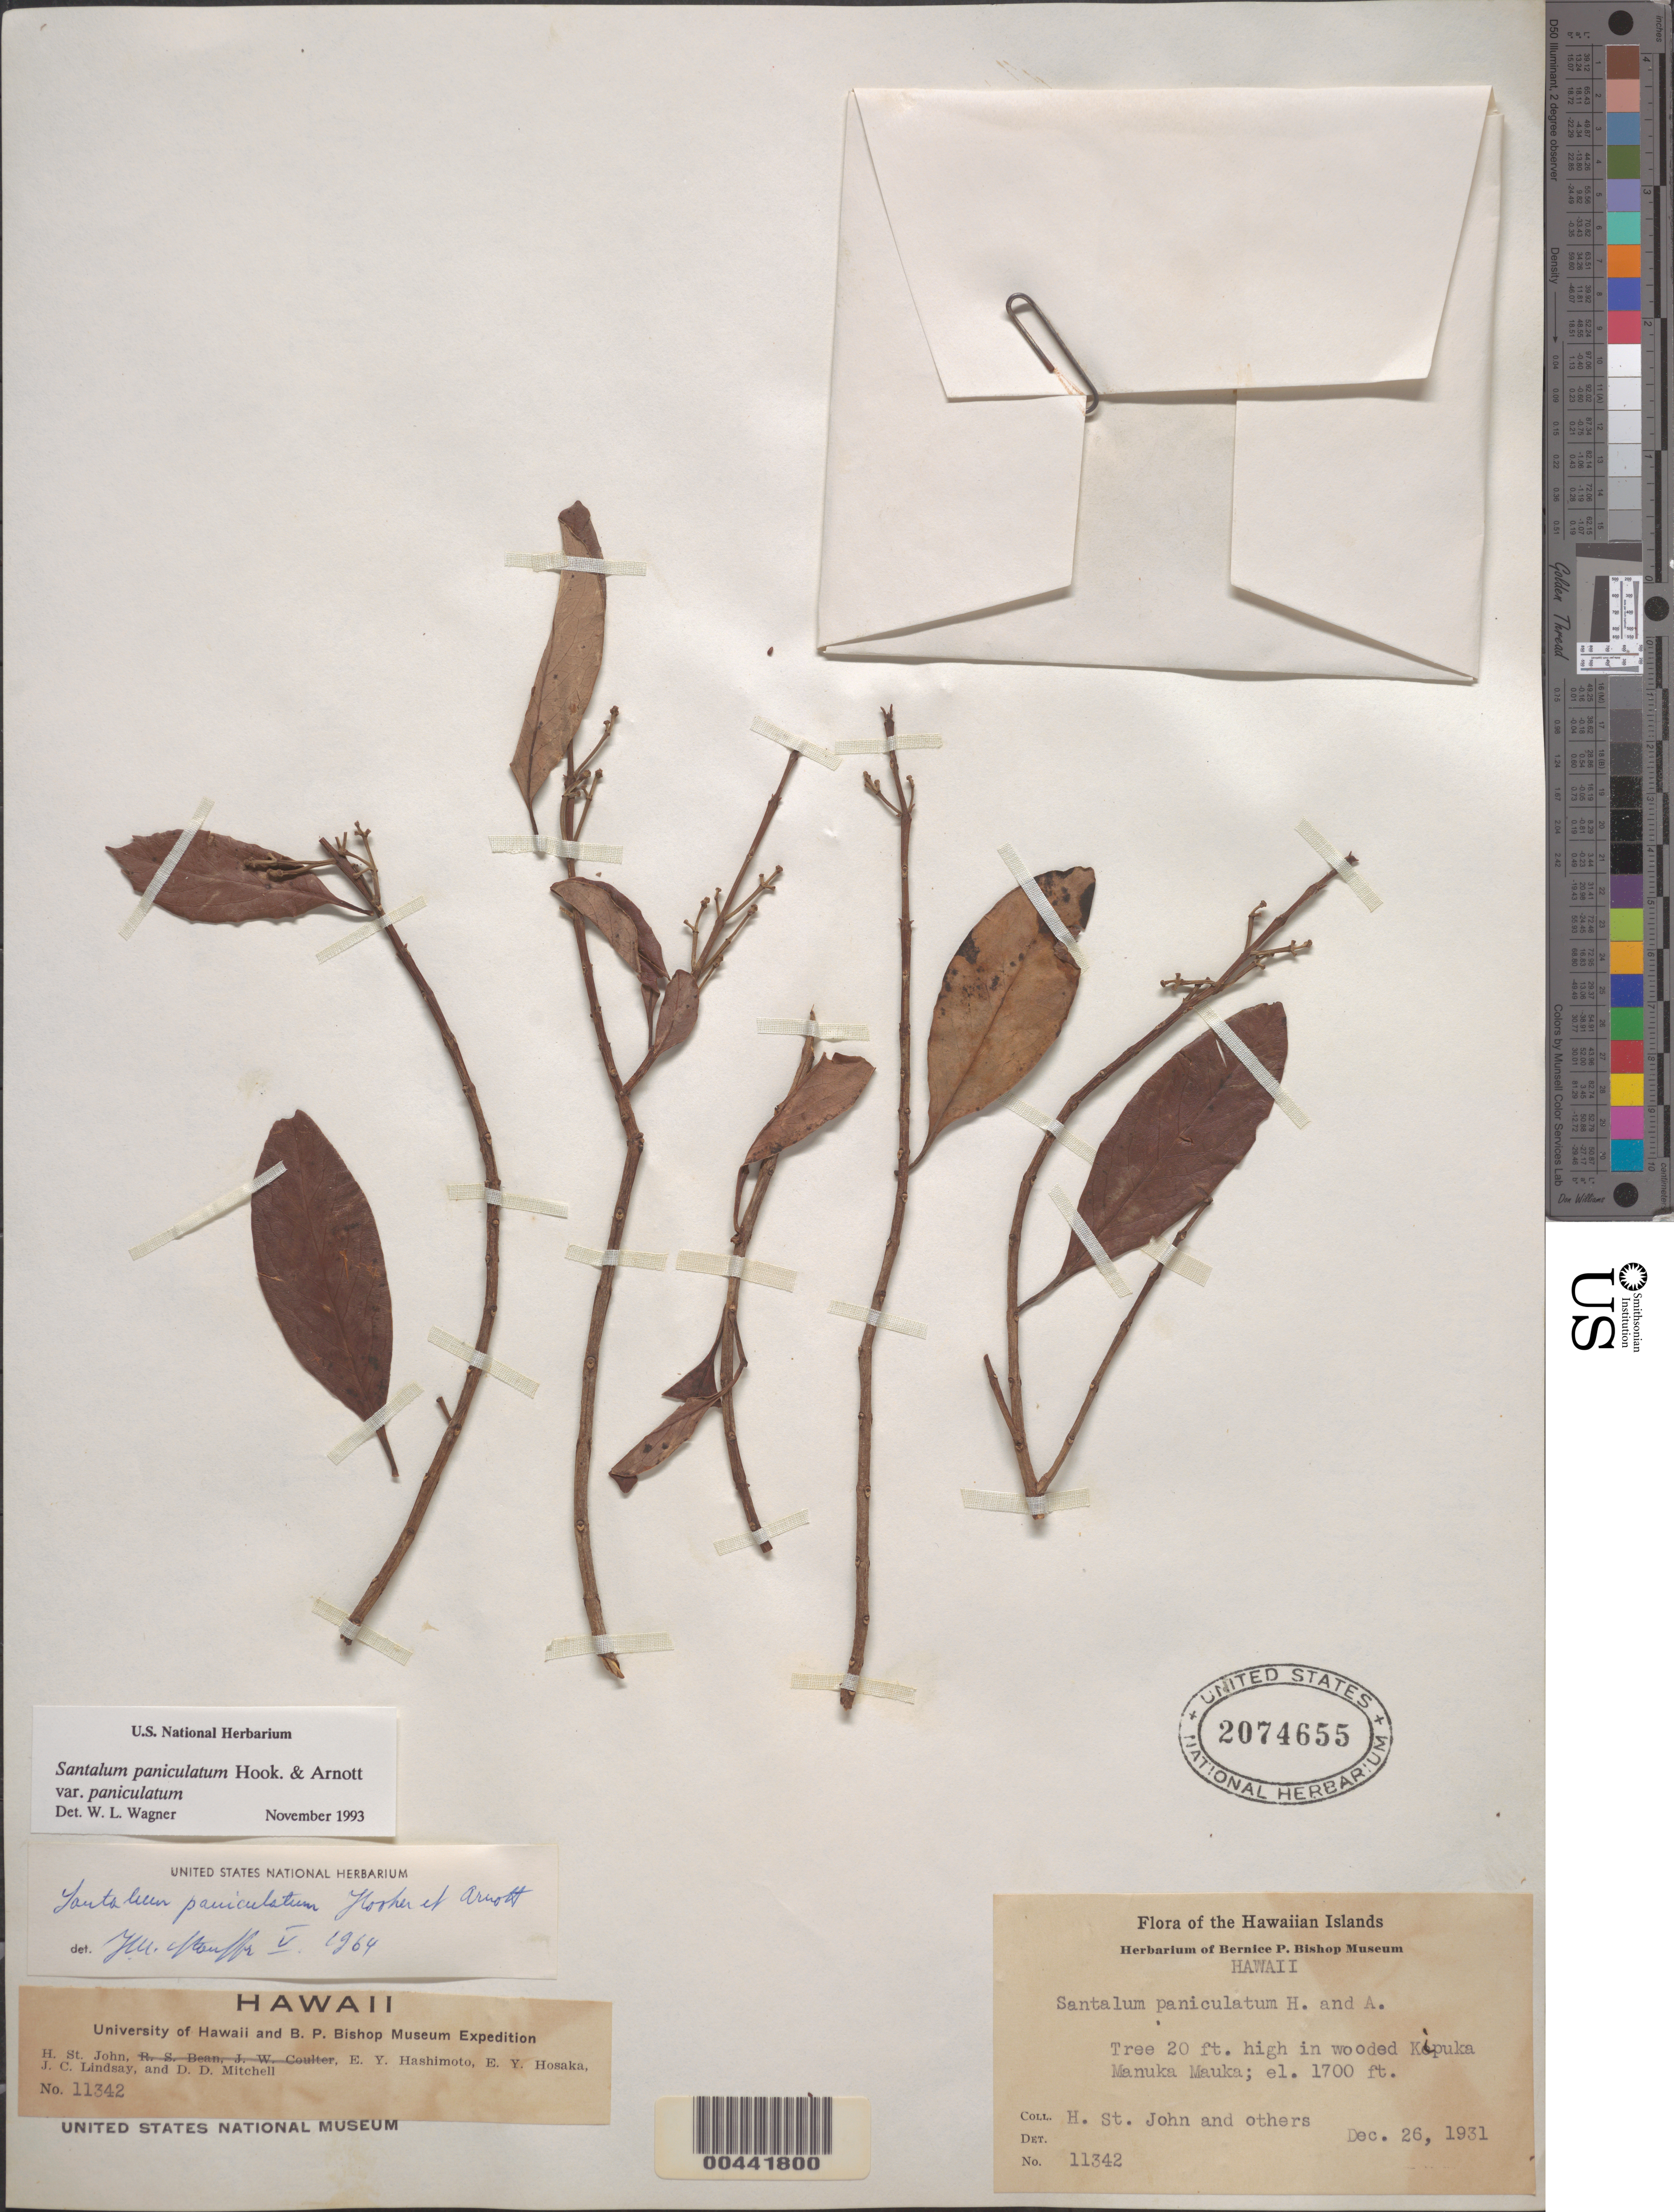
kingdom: Plantae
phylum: Tracheophyta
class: Magnoliopsida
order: Santalales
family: Santalaceae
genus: Santalum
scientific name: Santalum paniculatum var. paniculatum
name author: Hook. & Arn.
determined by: Wagner, W. L., (BOT), Smithsonian Institution - National Museum of Natural History (UNITED STATES)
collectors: H. St. John, E. Hashimoto & E. Y. Hosaka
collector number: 11342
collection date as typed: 26 Dec 1931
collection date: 1931-12-26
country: United States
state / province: Hawaii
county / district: Hawaii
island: Hawaii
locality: In Wooded kipuka Manuka Mauka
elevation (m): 518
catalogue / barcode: US 2074655